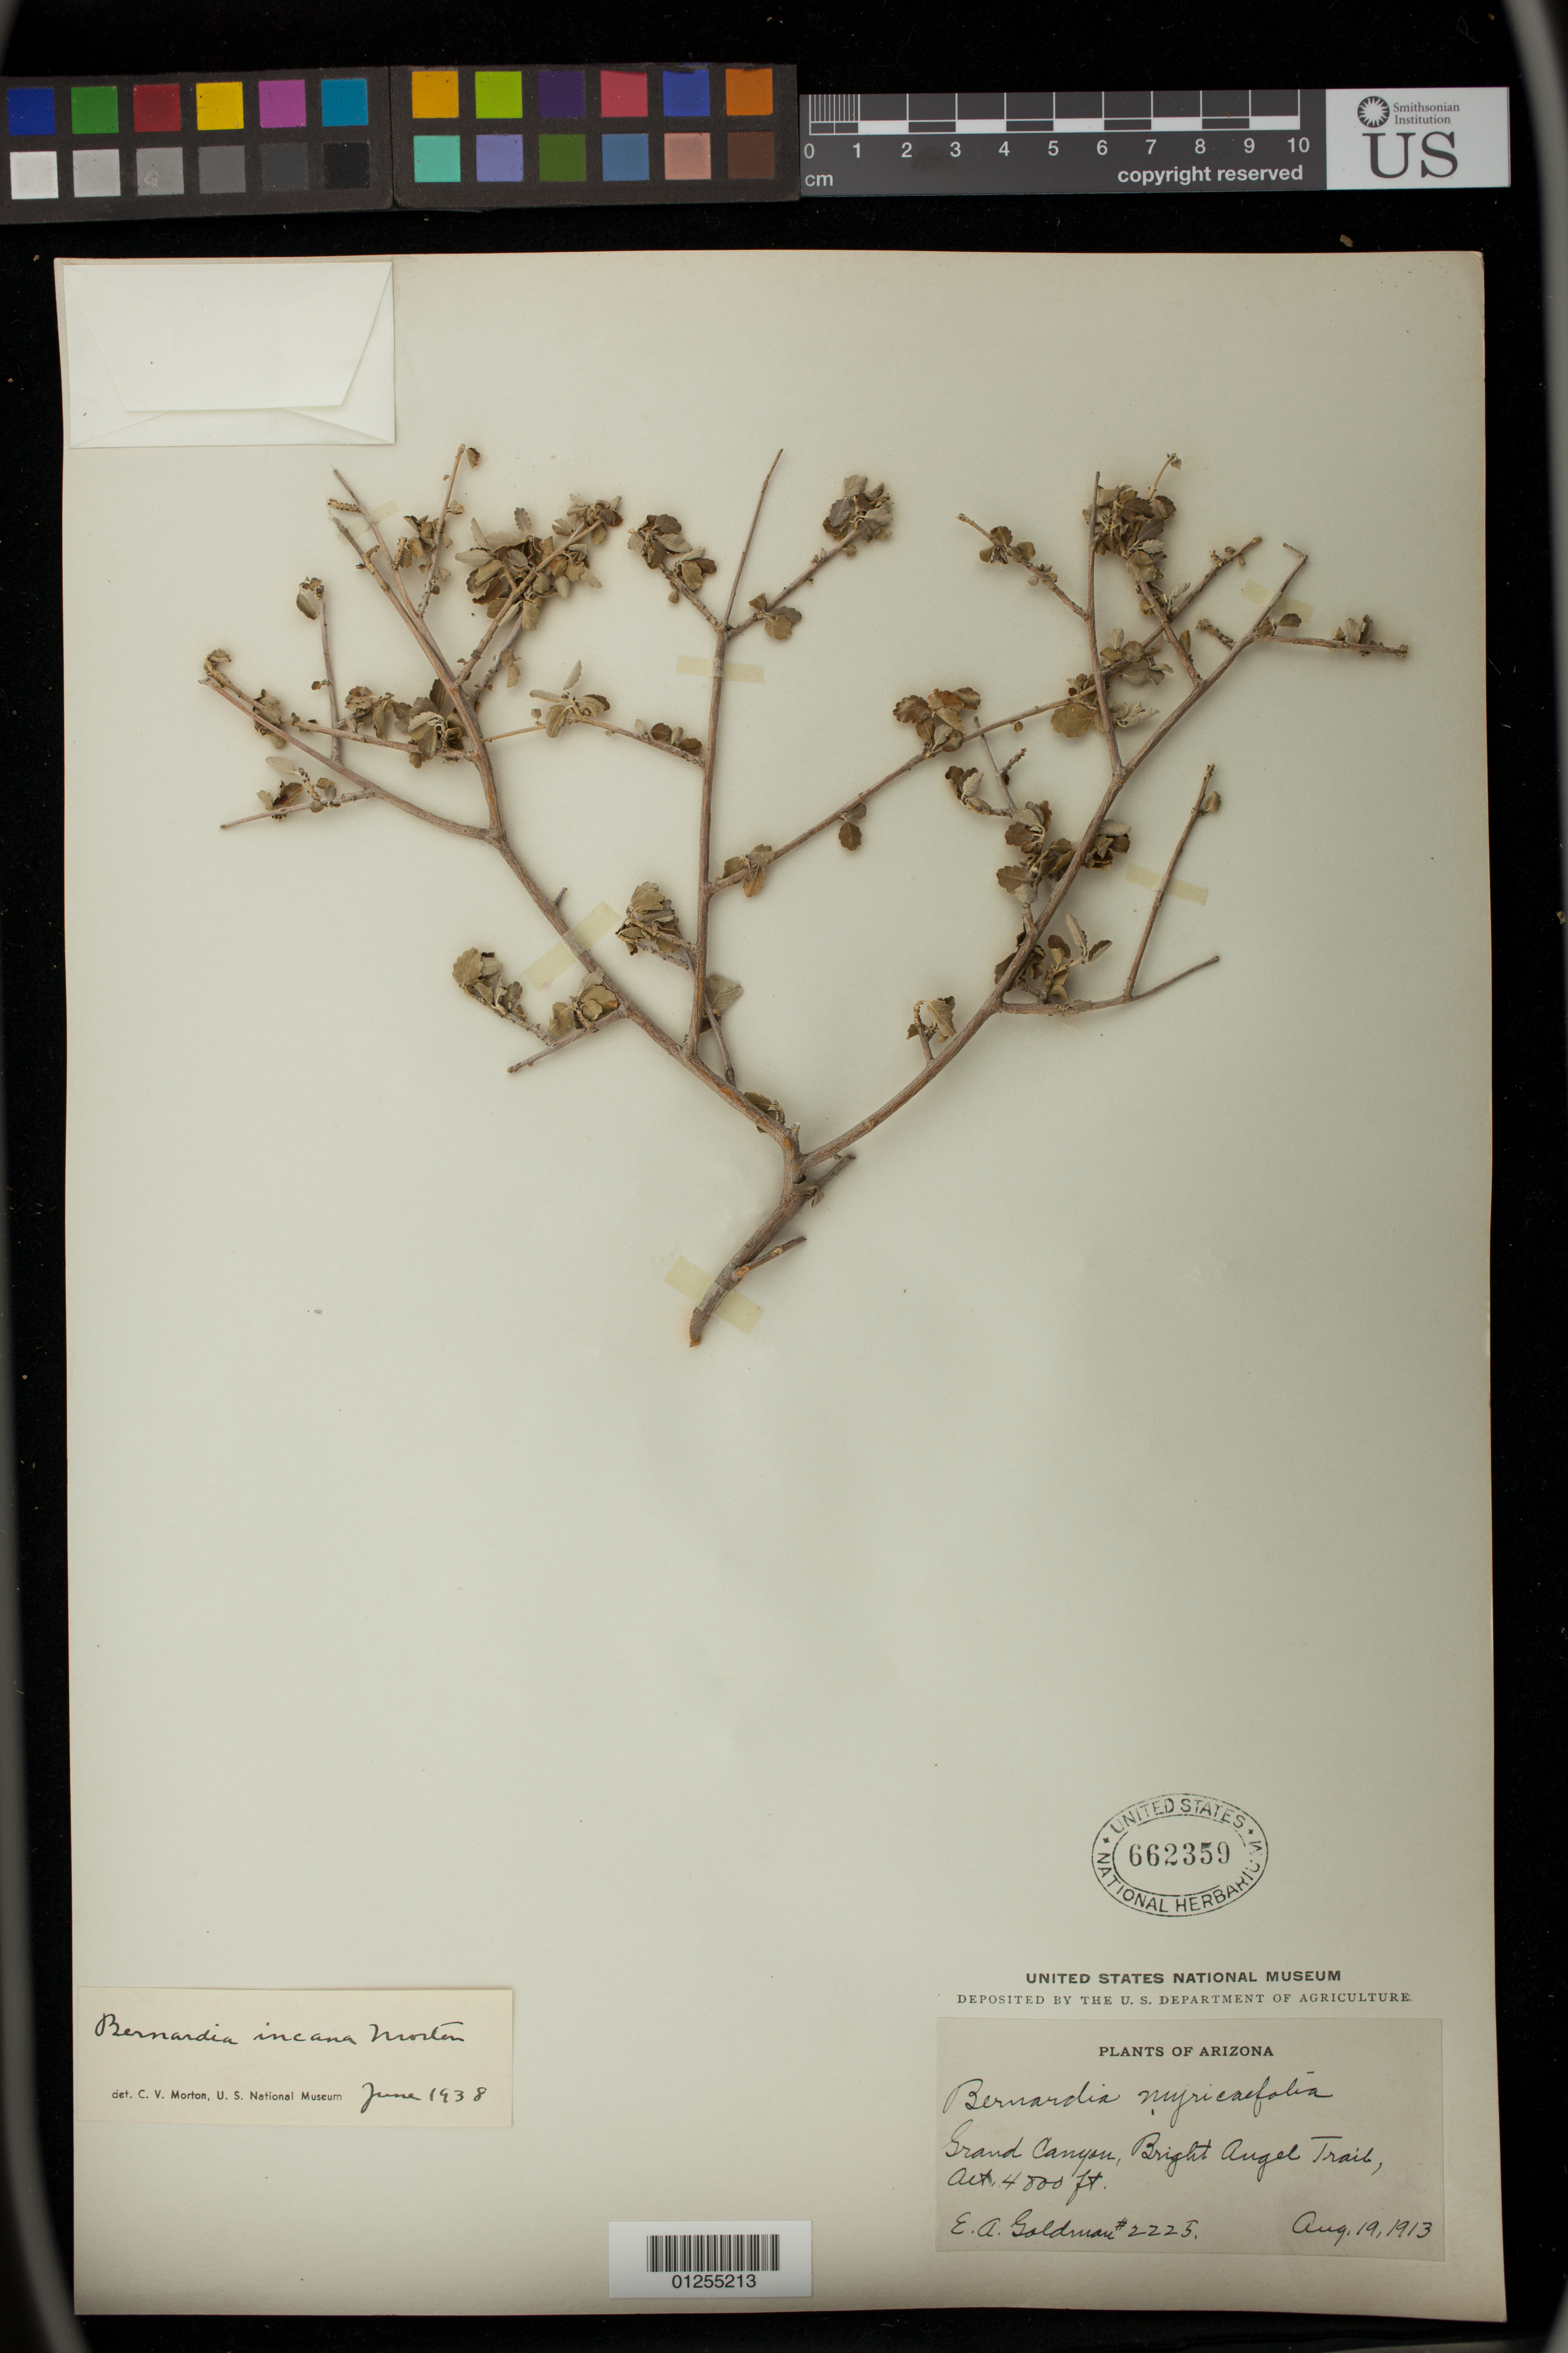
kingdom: Plantae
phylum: Tracheophyta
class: Magnoliopsida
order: Malpighiales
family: Euphorbiaceae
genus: Bernardia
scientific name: Bernardia incana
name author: C.V. Morton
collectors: E. A. Goldman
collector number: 2225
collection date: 1913-08-19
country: United States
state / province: Arizona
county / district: Coconino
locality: Grand Canyon, Bright Angel Trail.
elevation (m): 1219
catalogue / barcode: US 662359